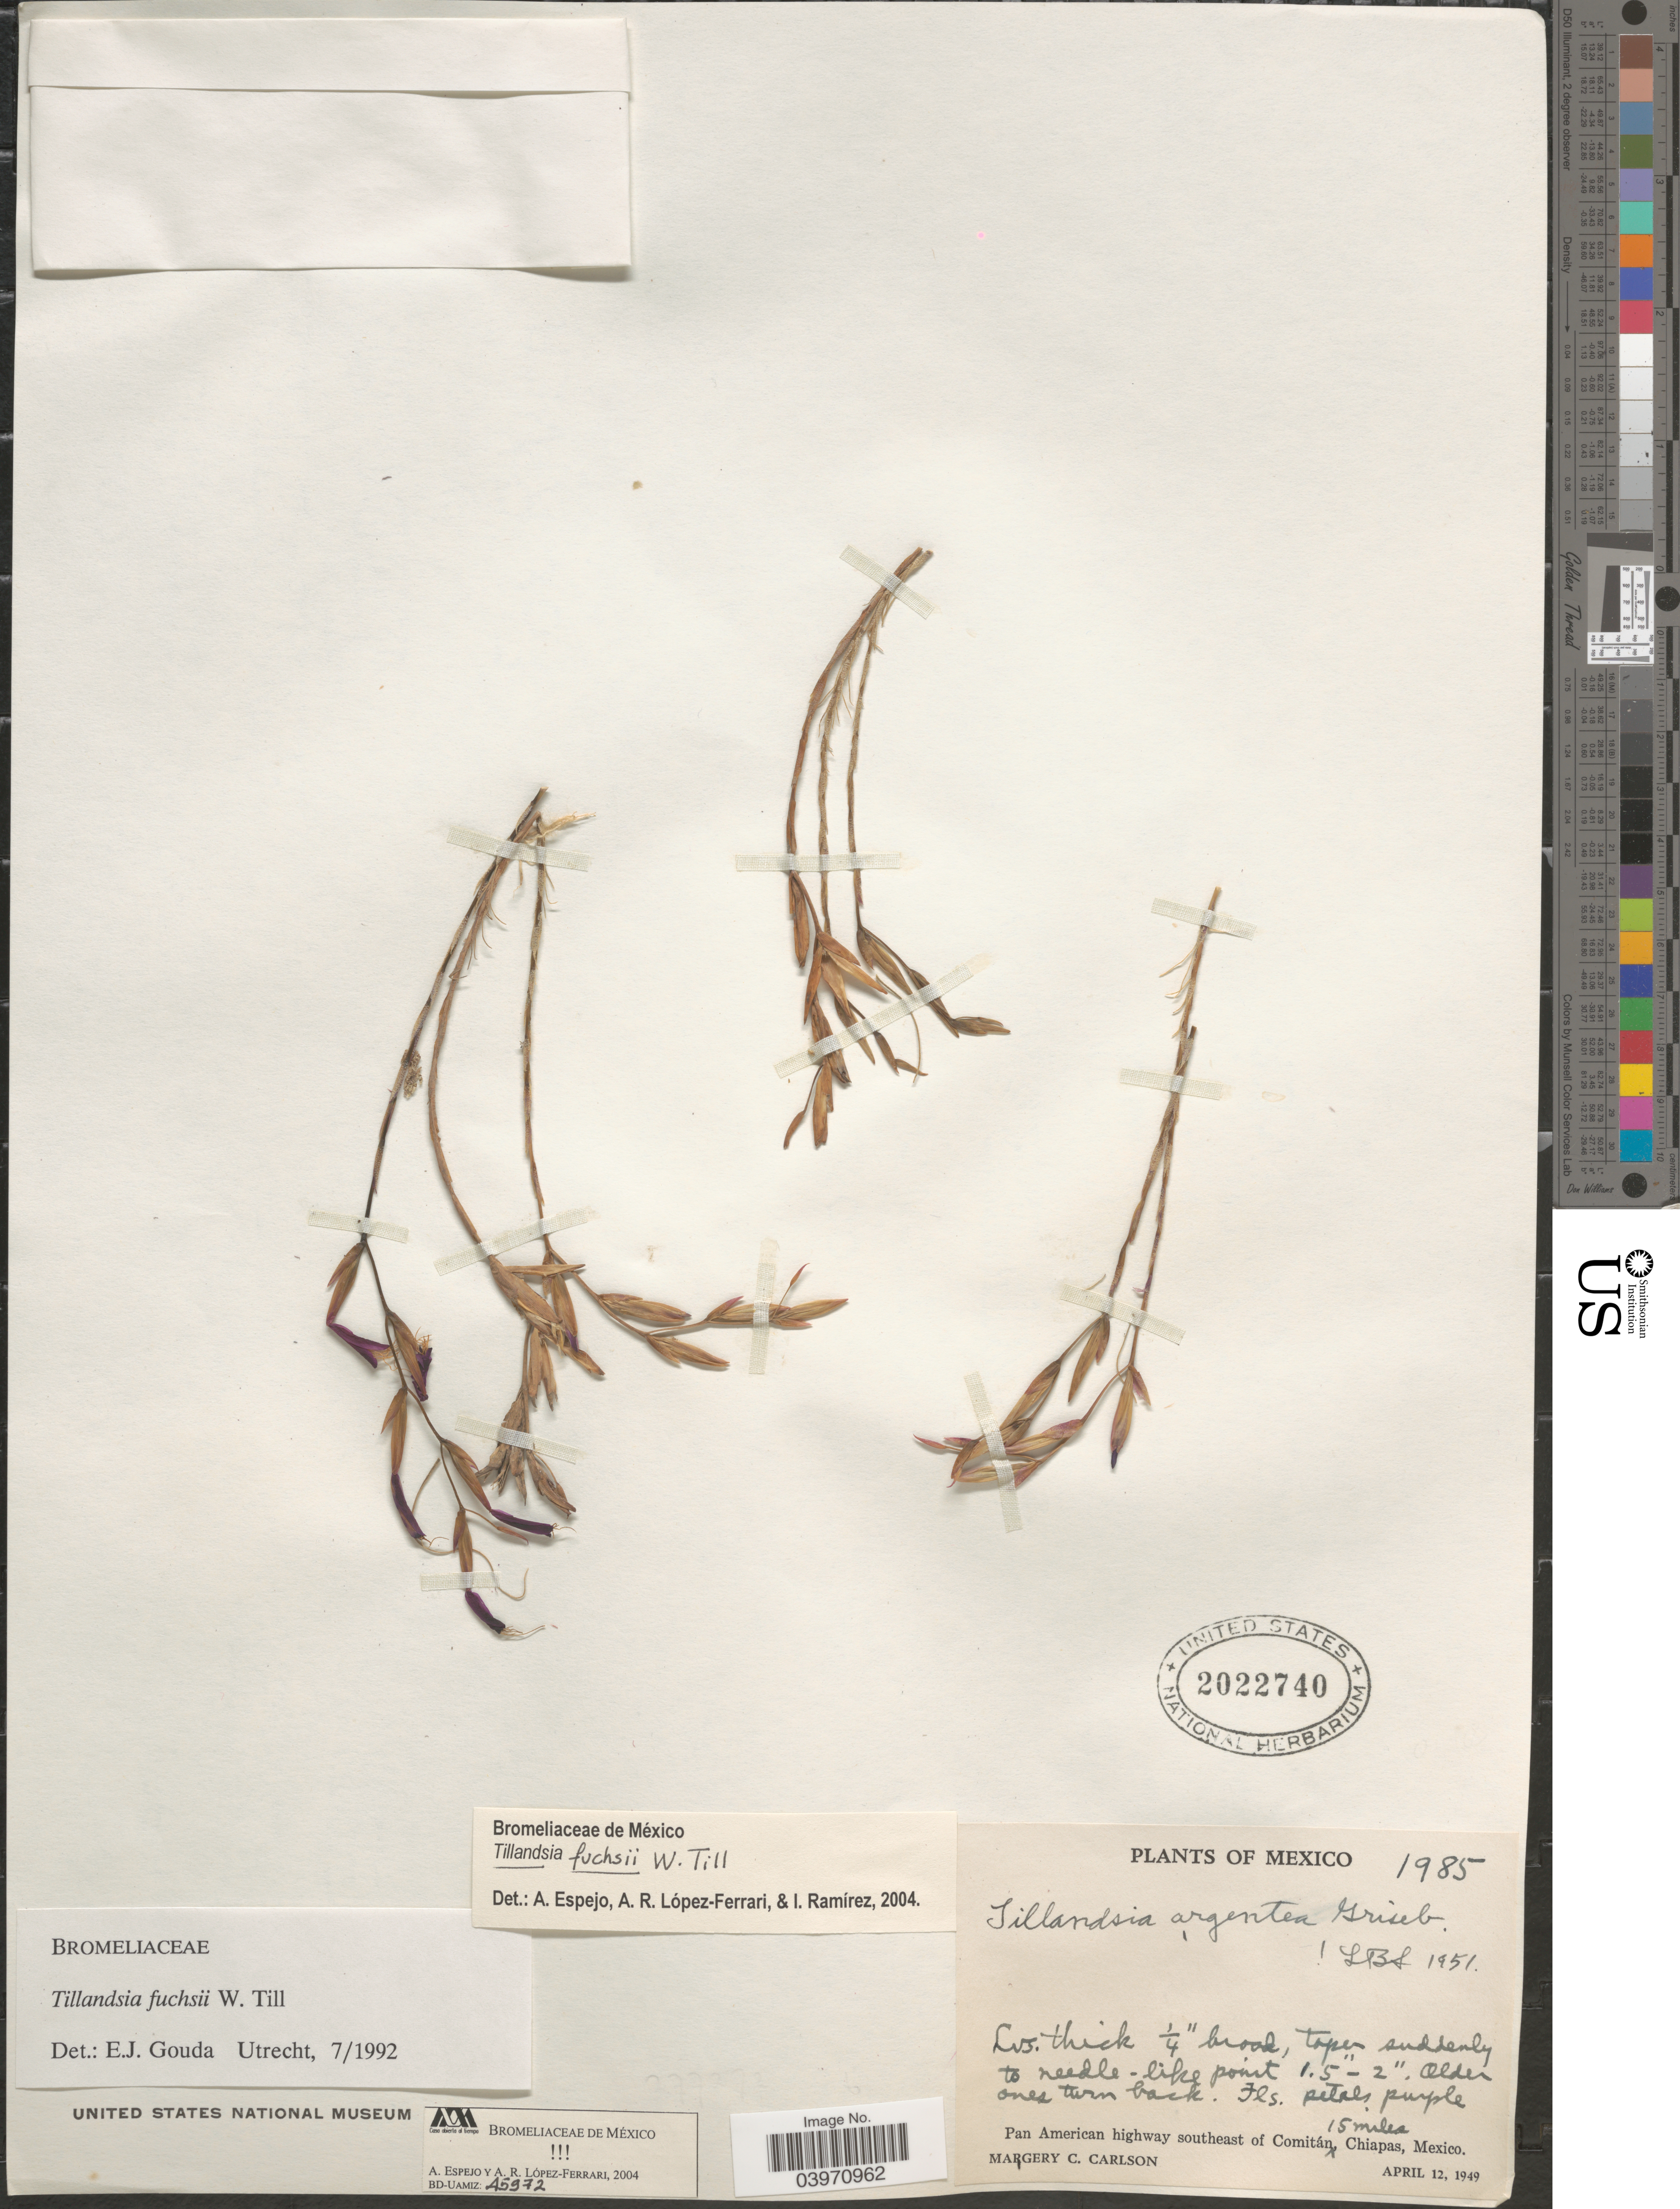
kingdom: Plantae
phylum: Tracheophyta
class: Liliopsida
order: Poales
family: Bromeliaceae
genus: Tillandsia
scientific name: Tillandsia fuchsii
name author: W. Till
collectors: M. C. Carlson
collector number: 1985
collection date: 1949-04-12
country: Mexico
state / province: Chiapas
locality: Pan American highway southeast of Comitán, 15 miles Chiapas.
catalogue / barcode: US 2022740